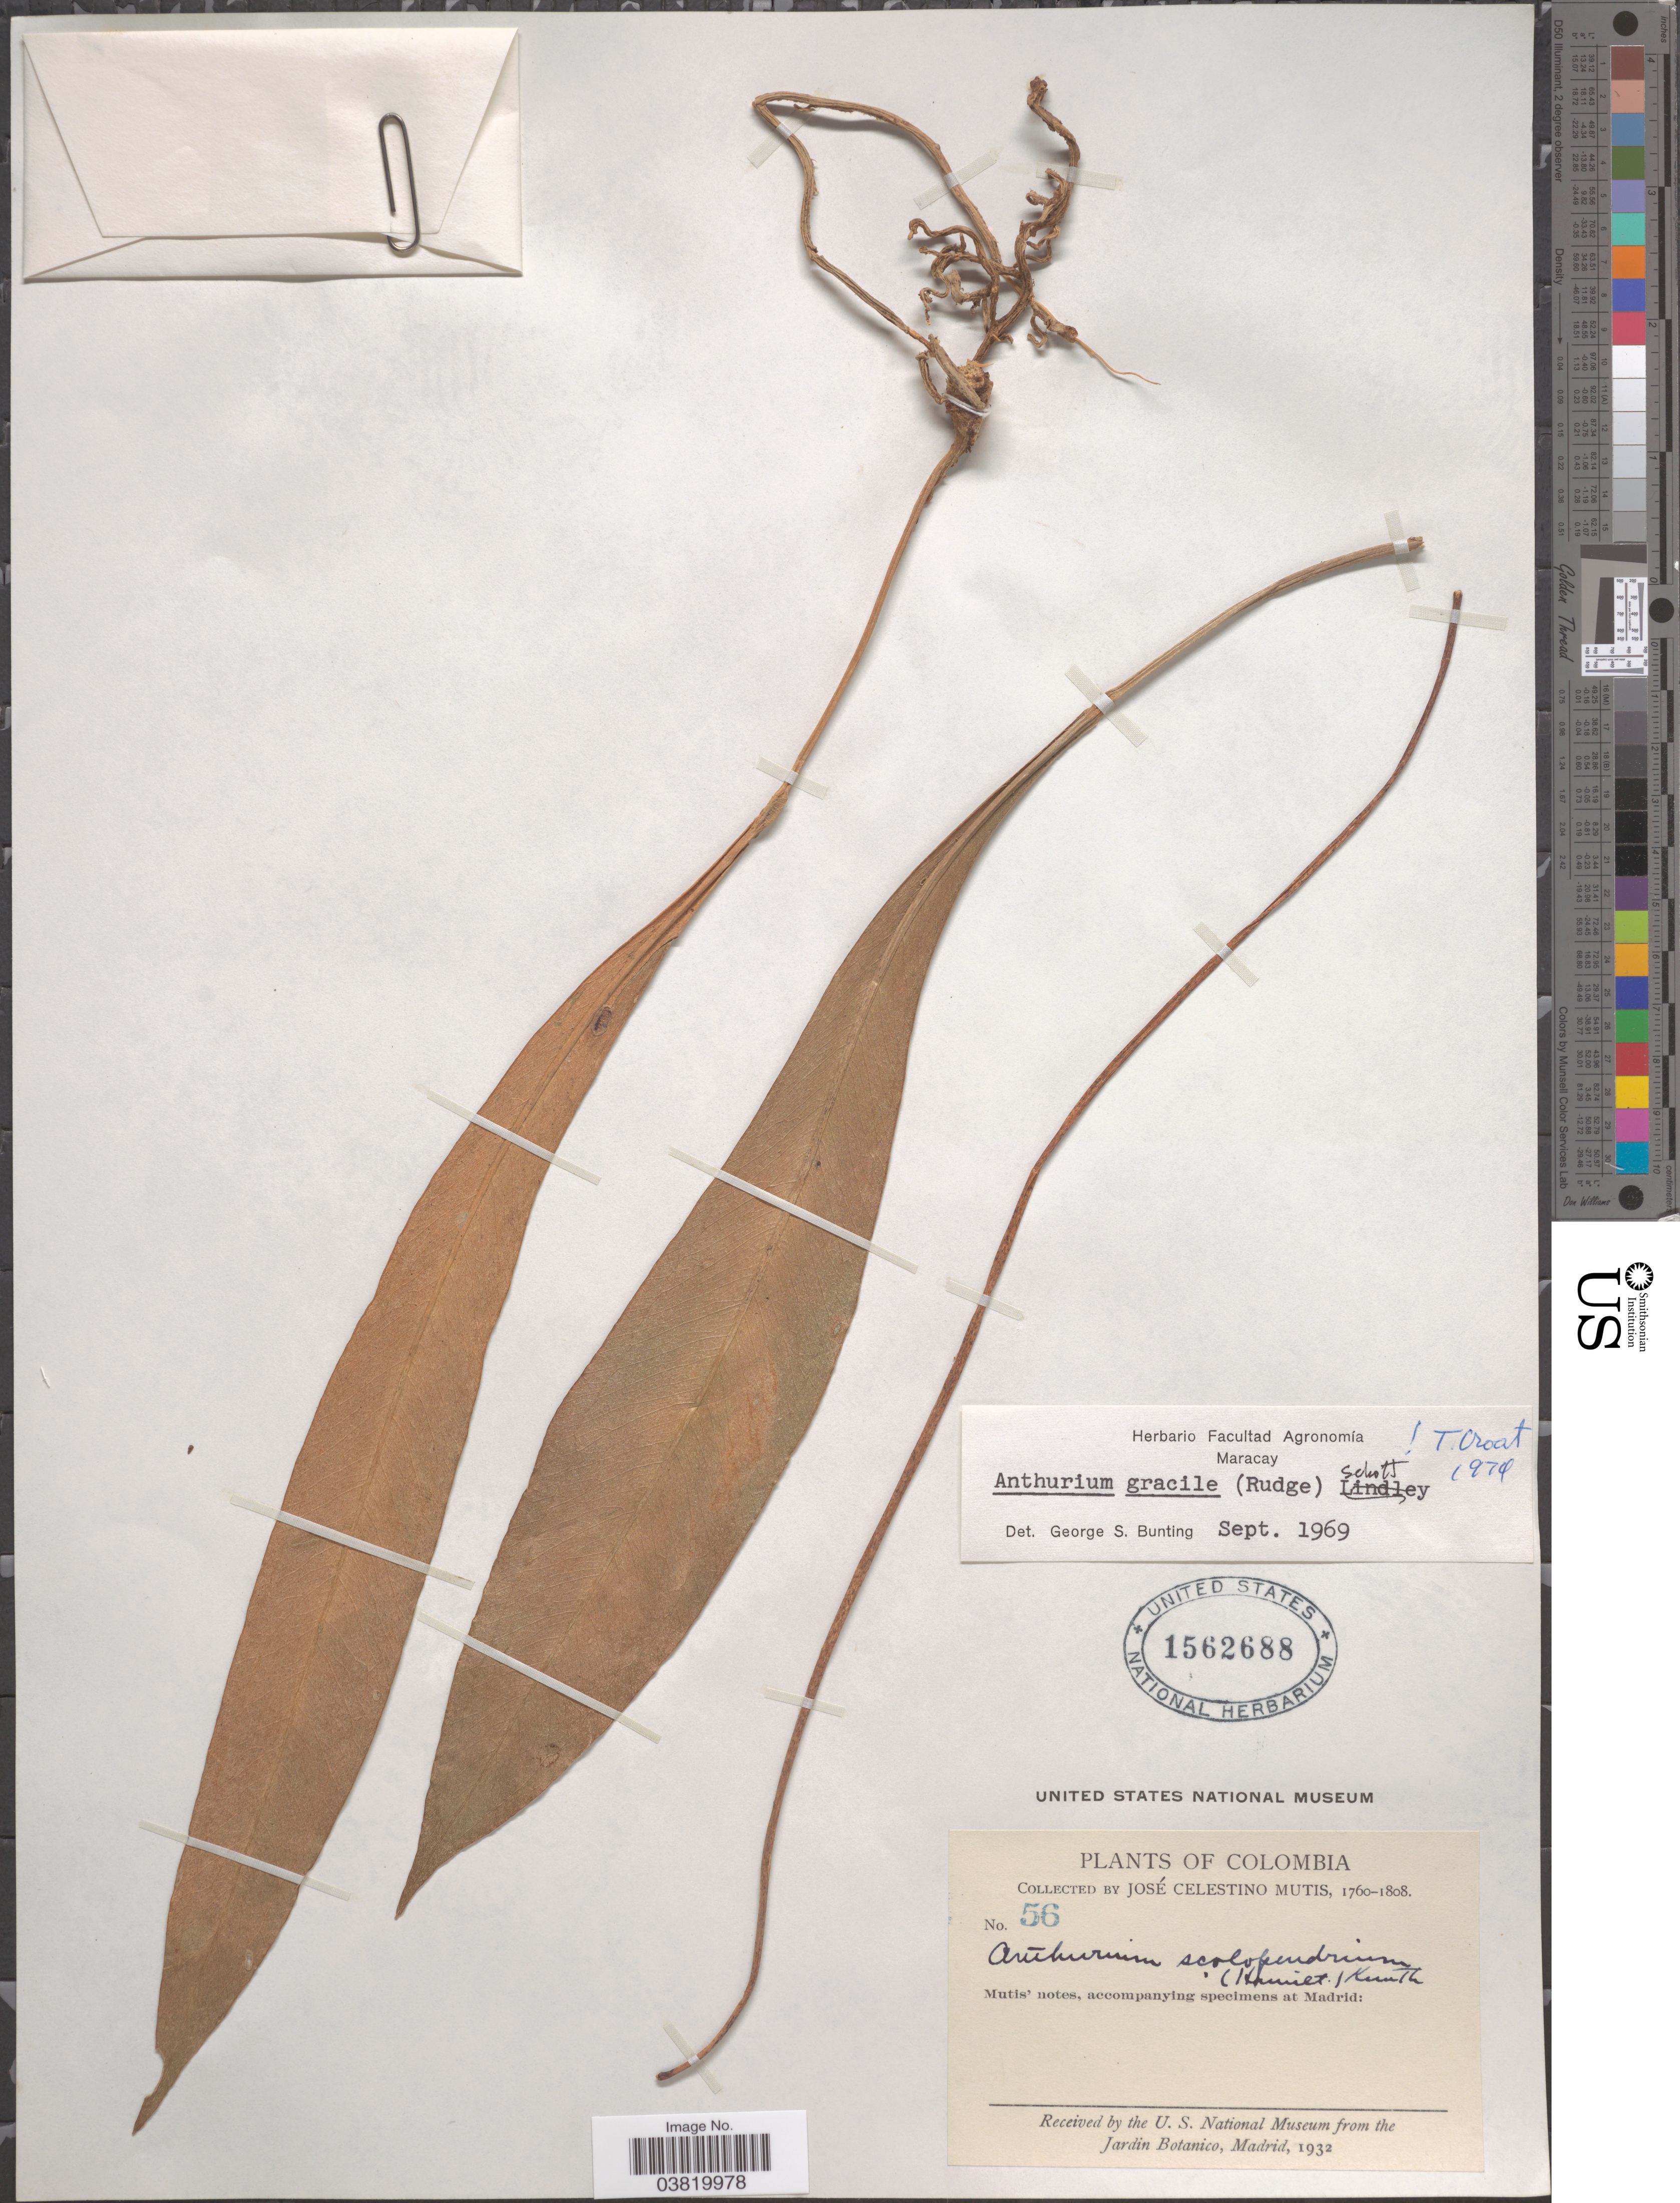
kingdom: Plantae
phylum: Tracheophyta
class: Liliopsida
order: Alismatales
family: Araceae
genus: Anthurium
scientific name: Anthurium gracile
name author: (Rudge) Schott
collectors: J. C. B. Mutis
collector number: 56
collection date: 1760/1808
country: Colombia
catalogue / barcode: US 1562688